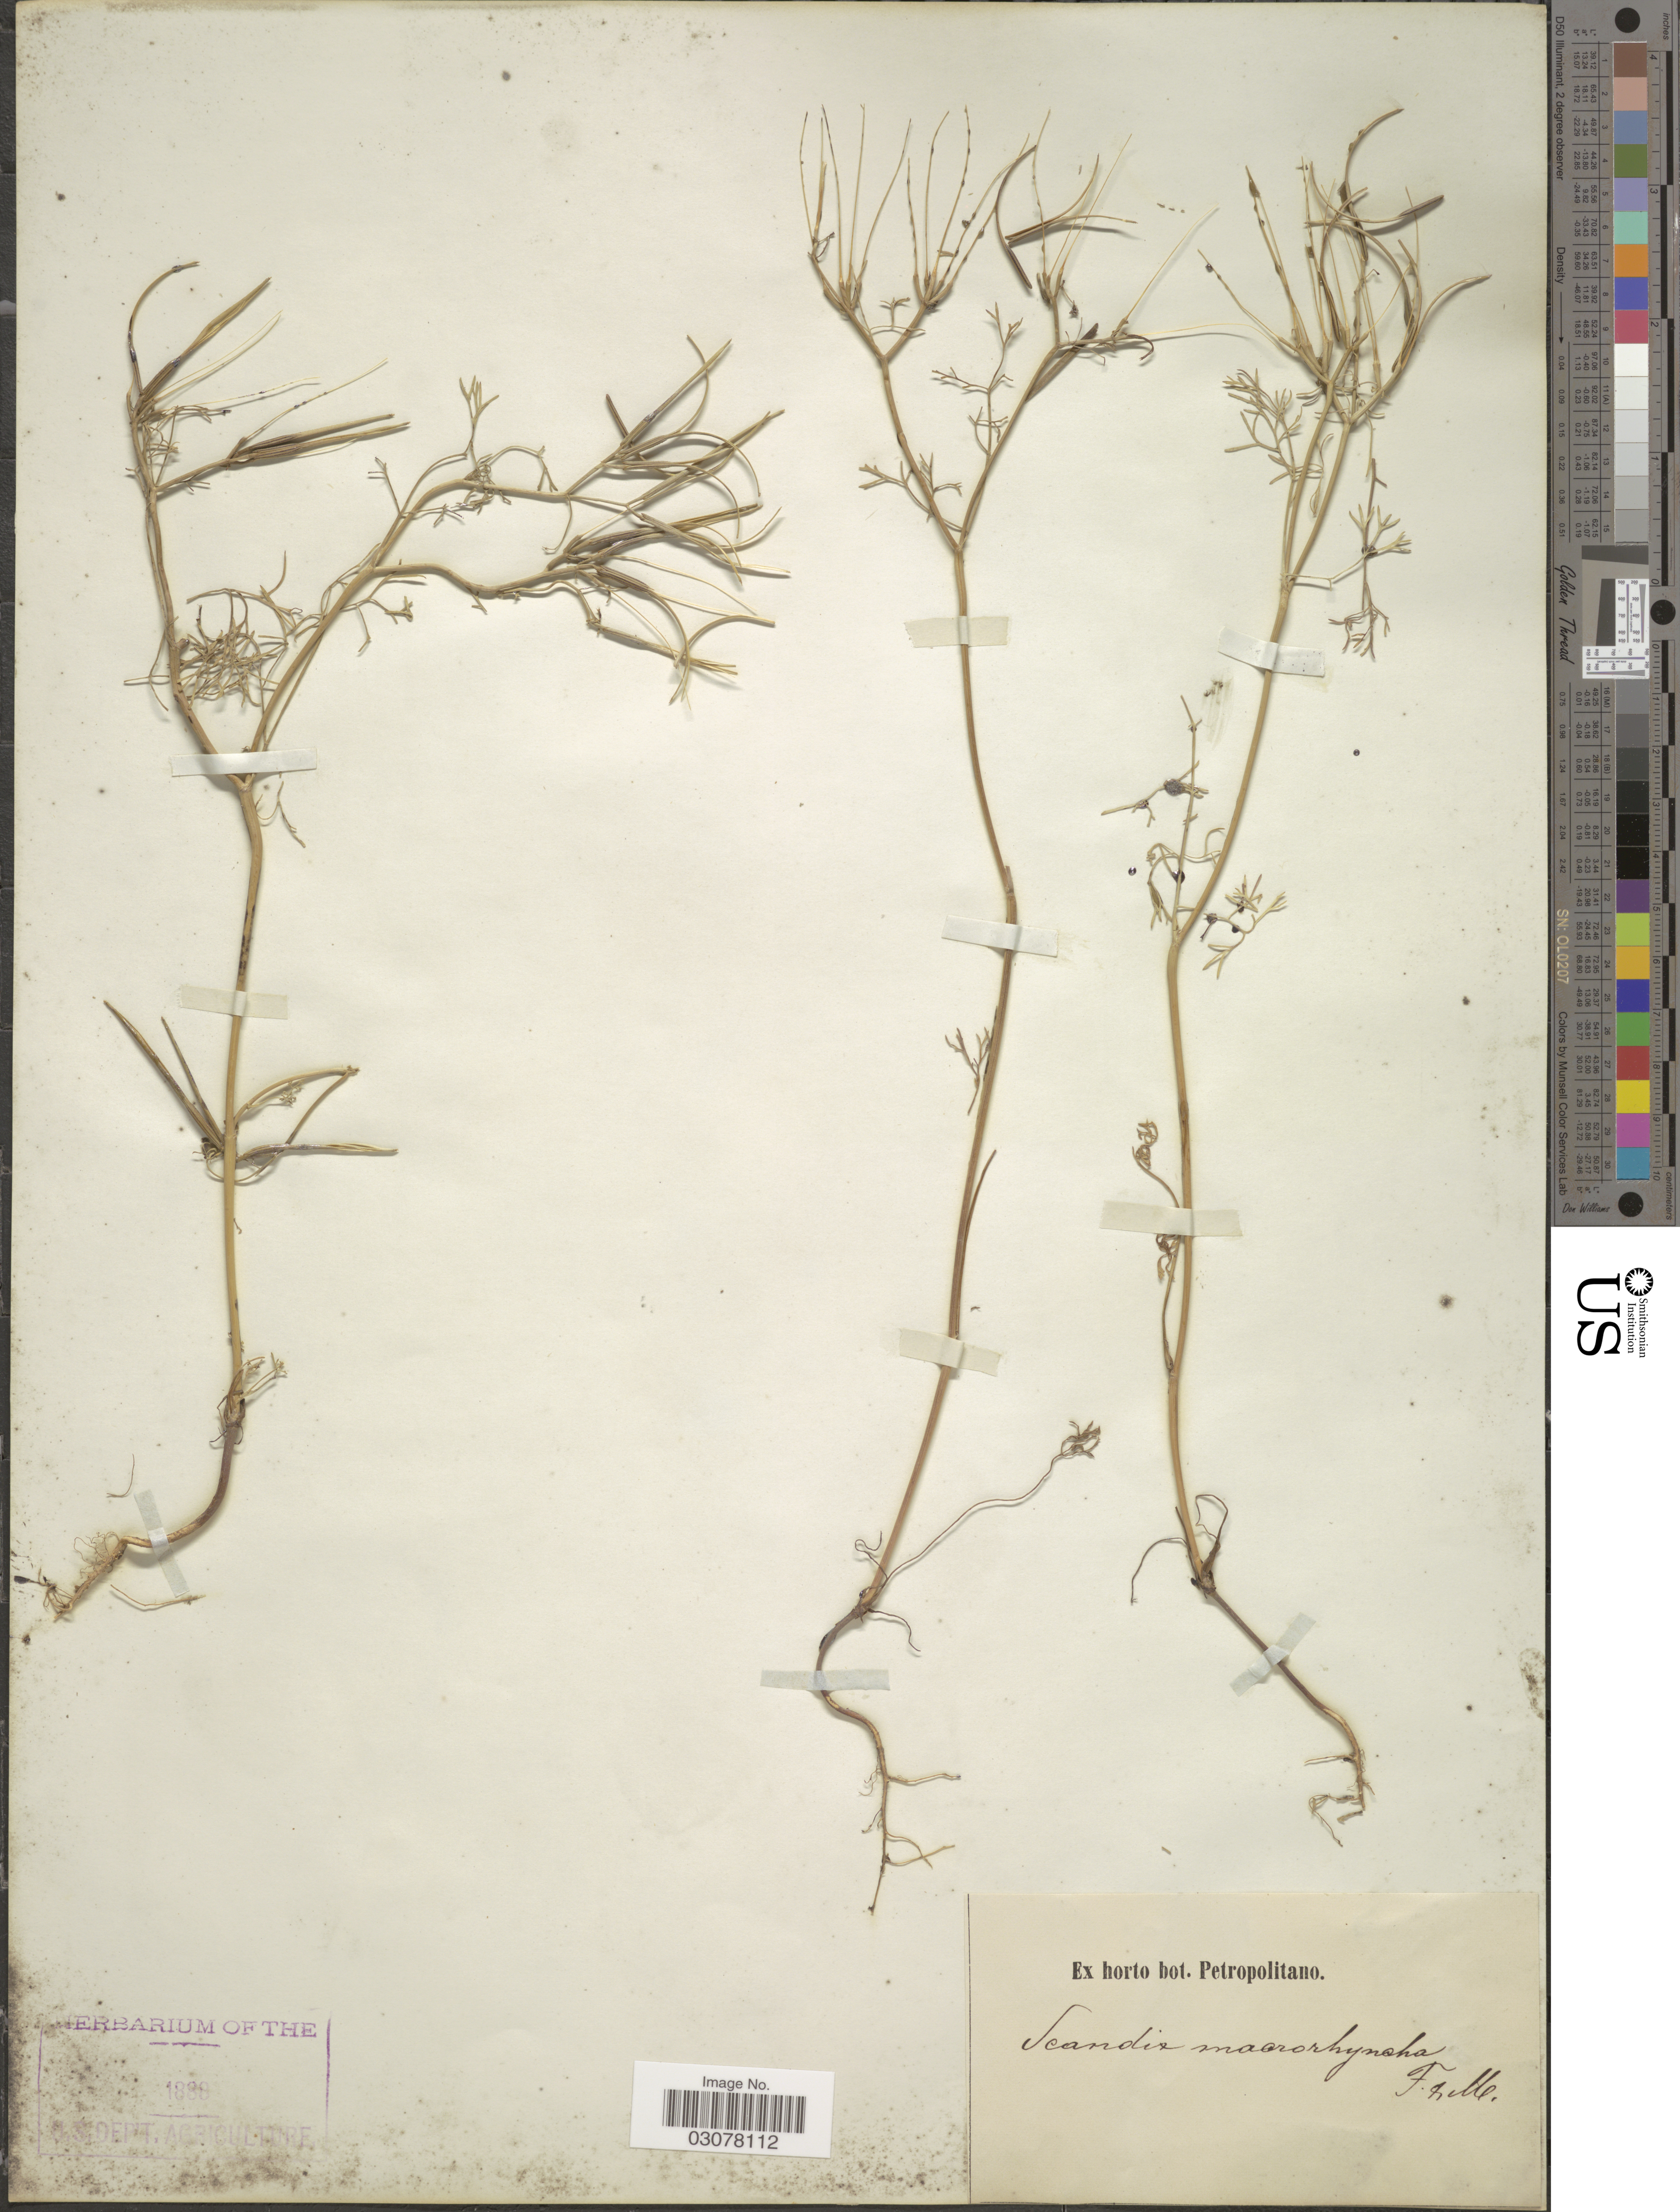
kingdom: Plantae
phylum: Tracheophyta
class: Magnoliopsida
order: Apiales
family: Apiaceae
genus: Scandix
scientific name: Scandix macrorhyncha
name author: C.A. Mey.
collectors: ex Horto Bot. Petropolitano